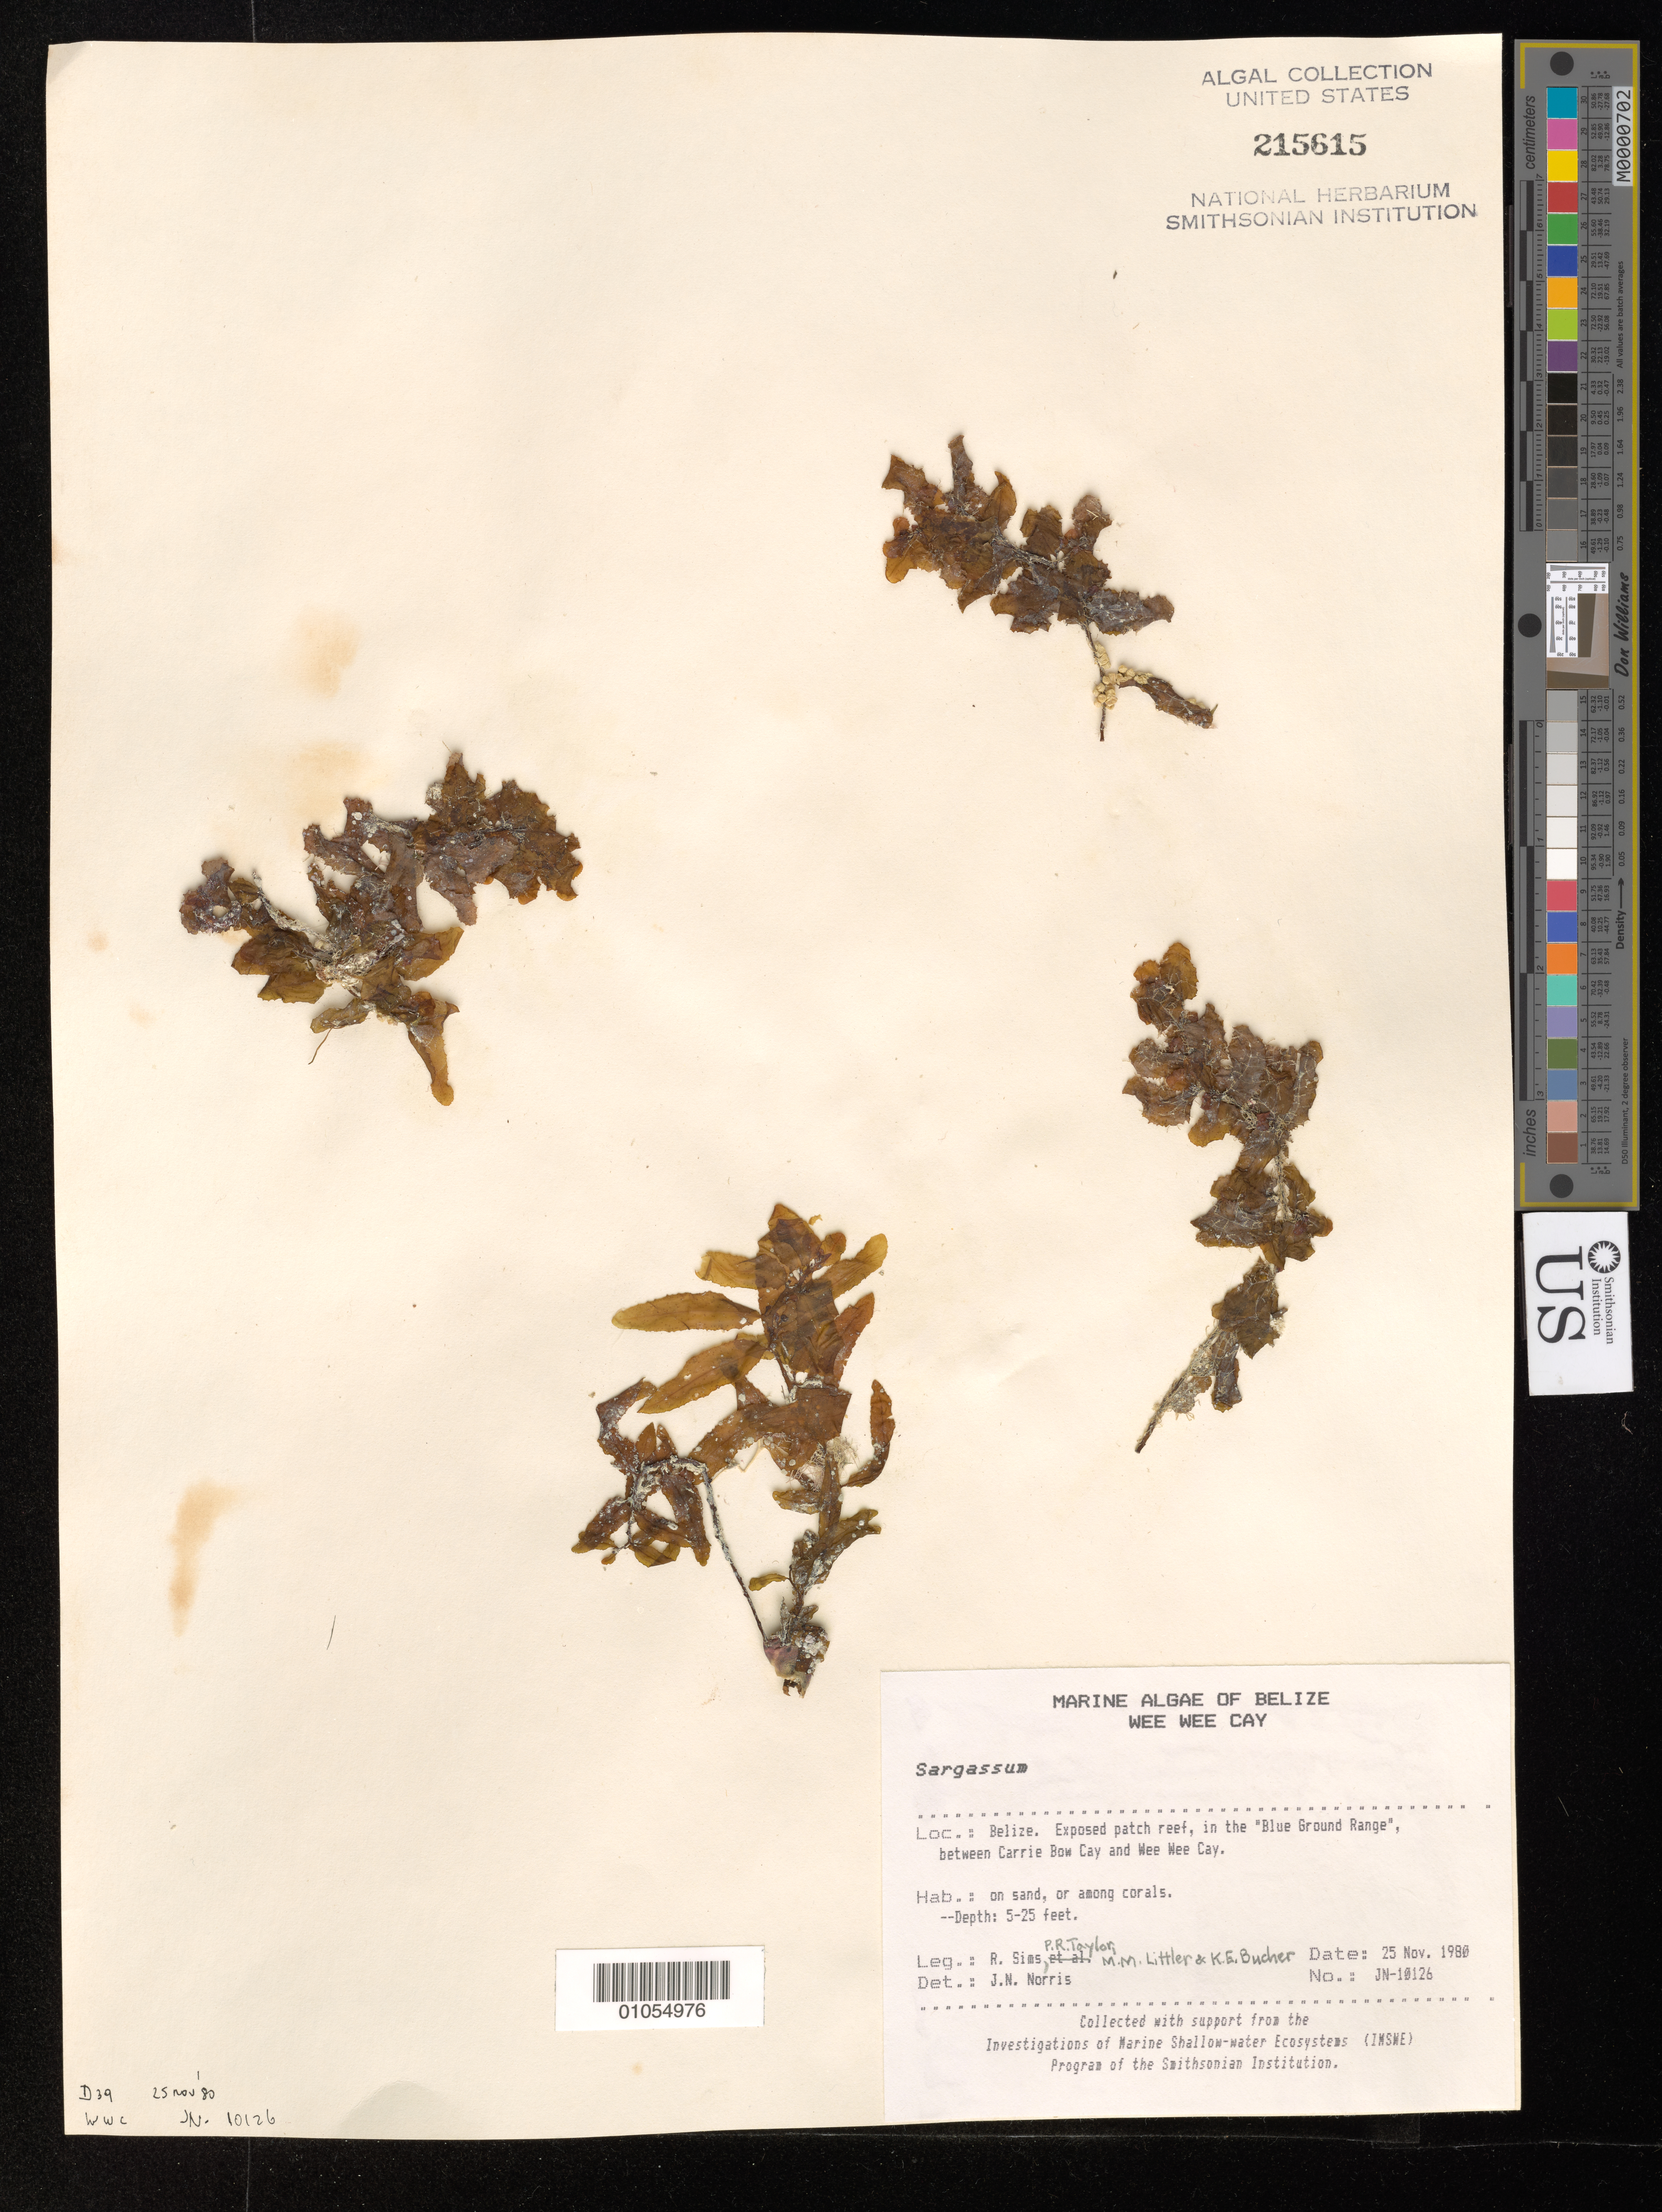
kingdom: Chromista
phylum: Ochrophyta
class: Phaeophyceae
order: Fucales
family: Sargassaceae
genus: Sargassum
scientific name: Sargassum sp.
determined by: Norris, James N.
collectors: R. H. Sims, P. R. Taylor, M. M. Littler & K. E. Bucher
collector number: JN-10126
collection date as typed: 25 Nov 1980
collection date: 1980-11-25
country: Belize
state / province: Stann Creek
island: Wee Wee Cay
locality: Blue Ground Range between Carrie Bow Cay and Wee Wee Cay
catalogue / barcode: US 215615